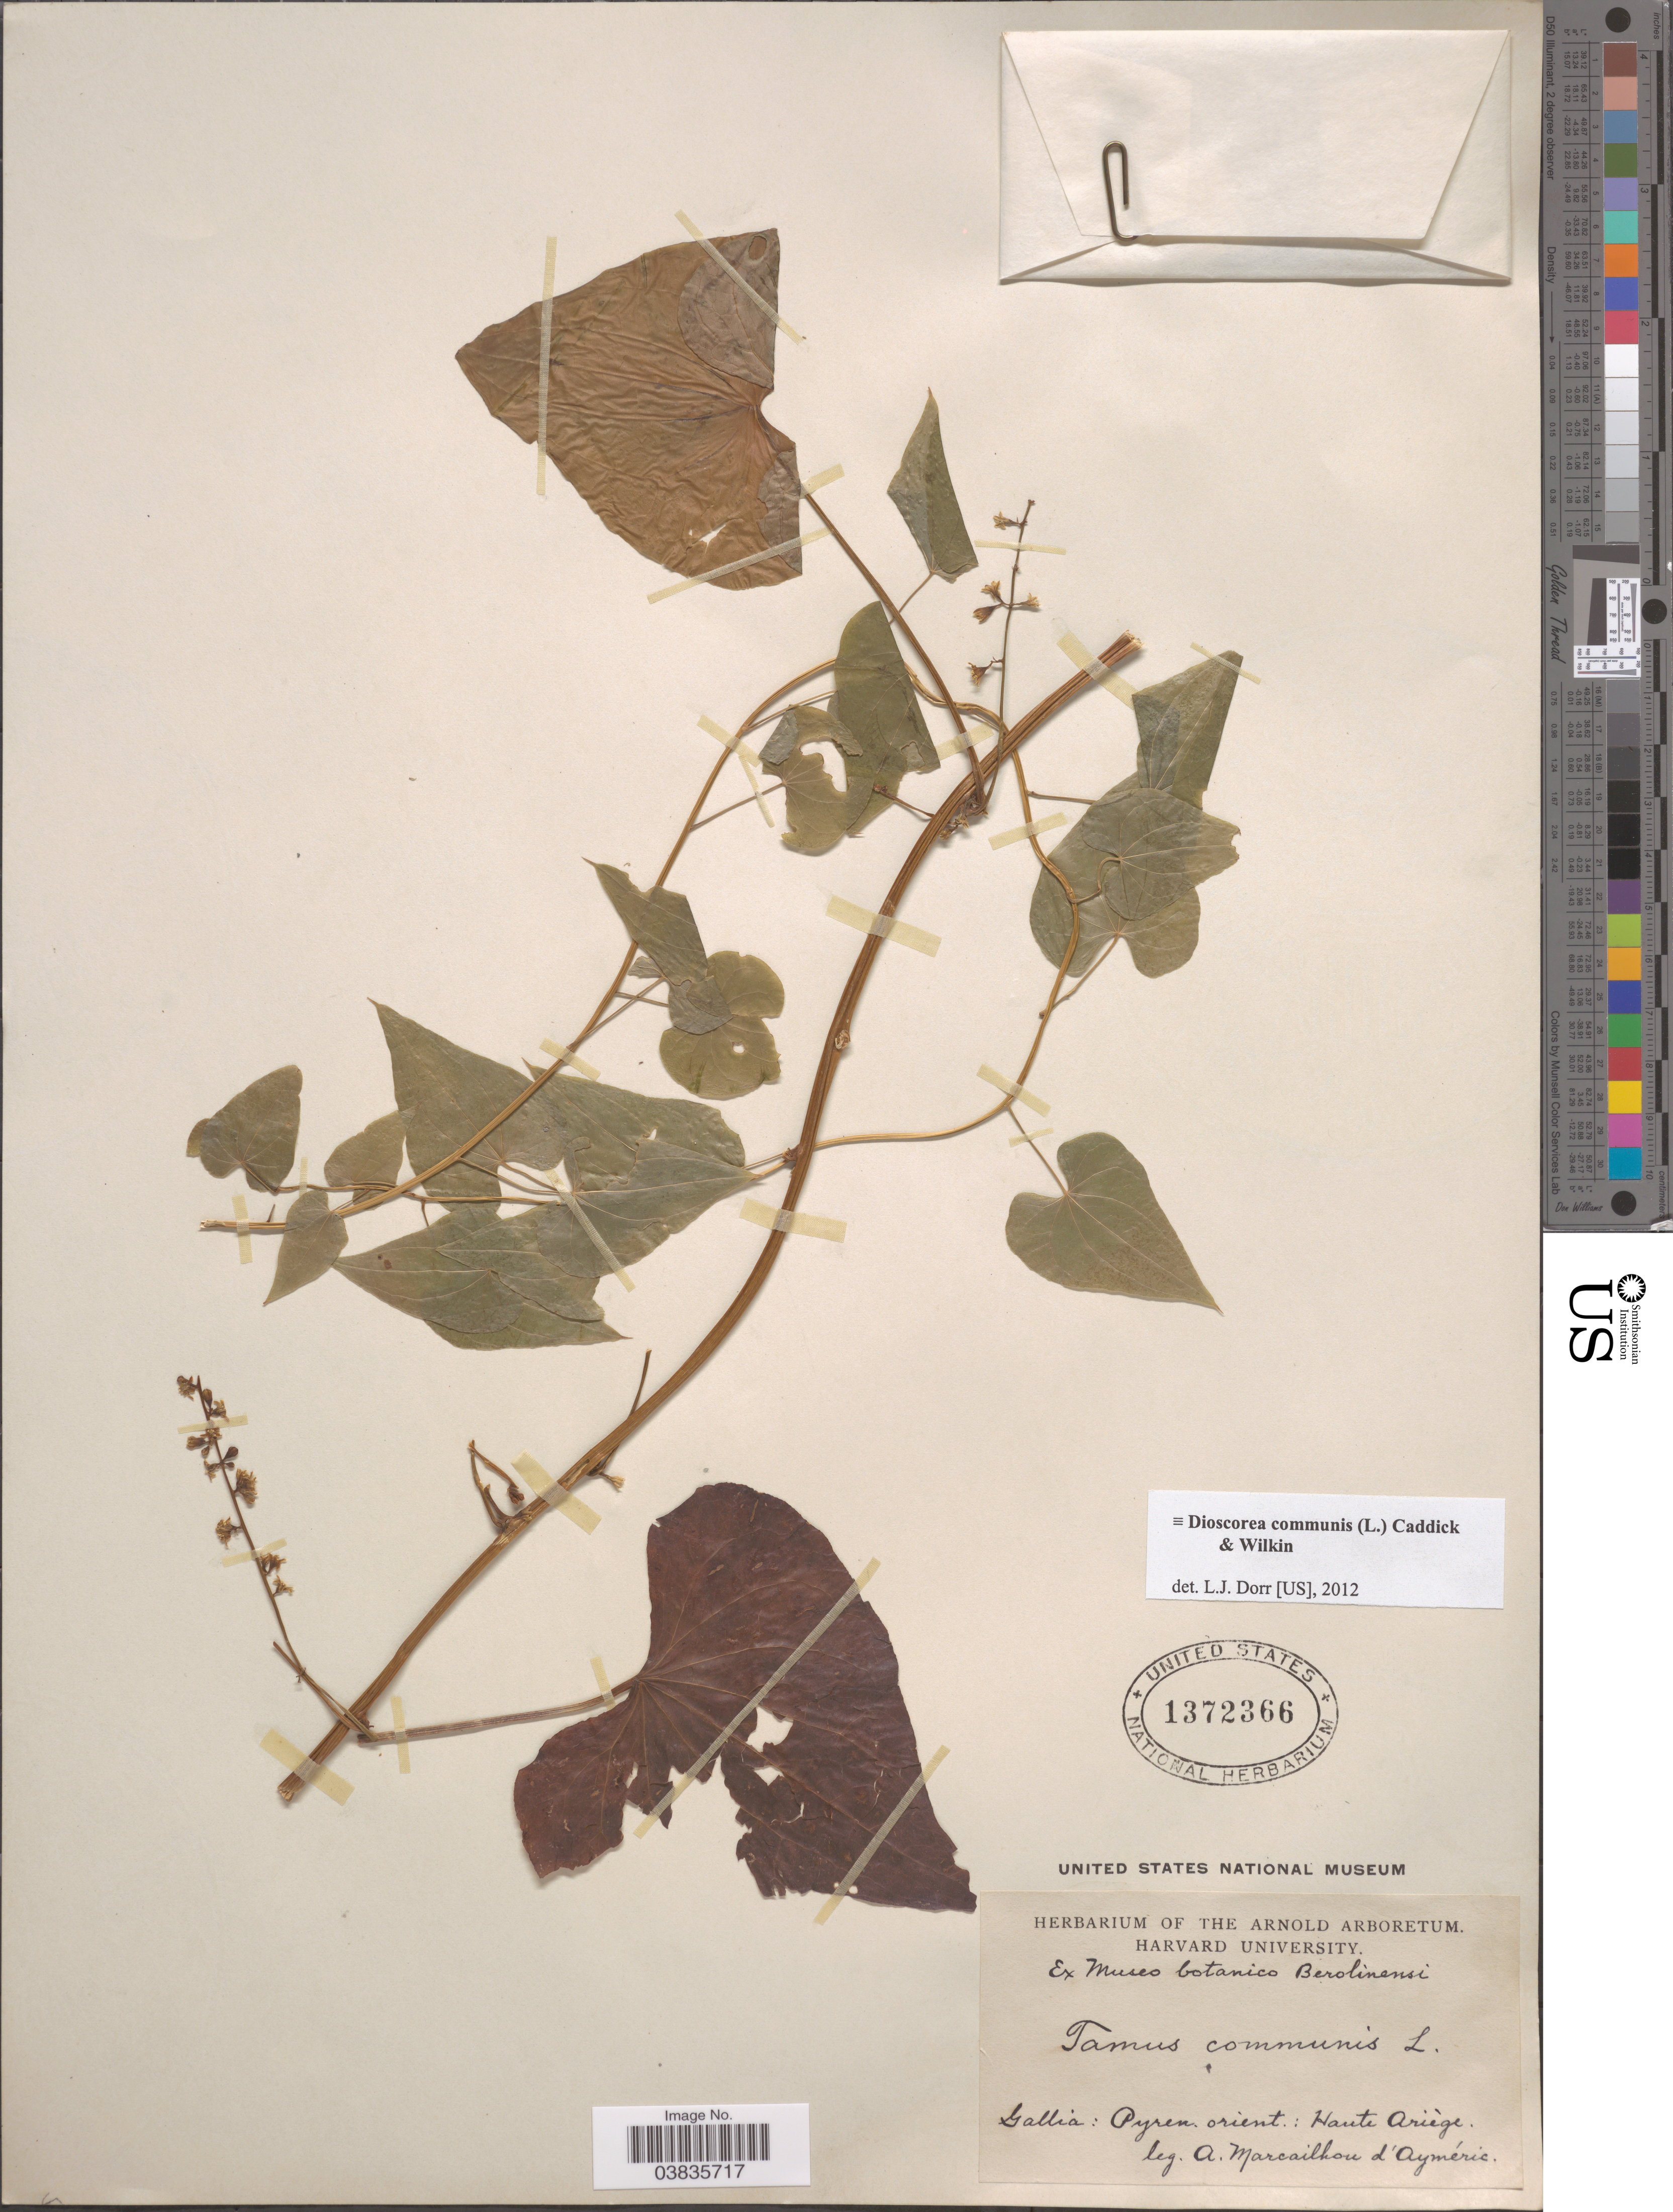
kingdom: Plantae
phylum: Tracheophyta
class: Liliopsida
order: Dioscoreales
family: Dioscoreaceae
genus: Dioscorea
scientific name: Dioscorea communis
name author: (L.) Caddick & Wilkin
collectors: A.L.M. Marcailhou d' Aymeric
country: France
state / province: Occitanie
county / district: Ariège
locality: Gallia: Pyren. orient.: Haute Ariège.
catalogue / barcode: US 1372366